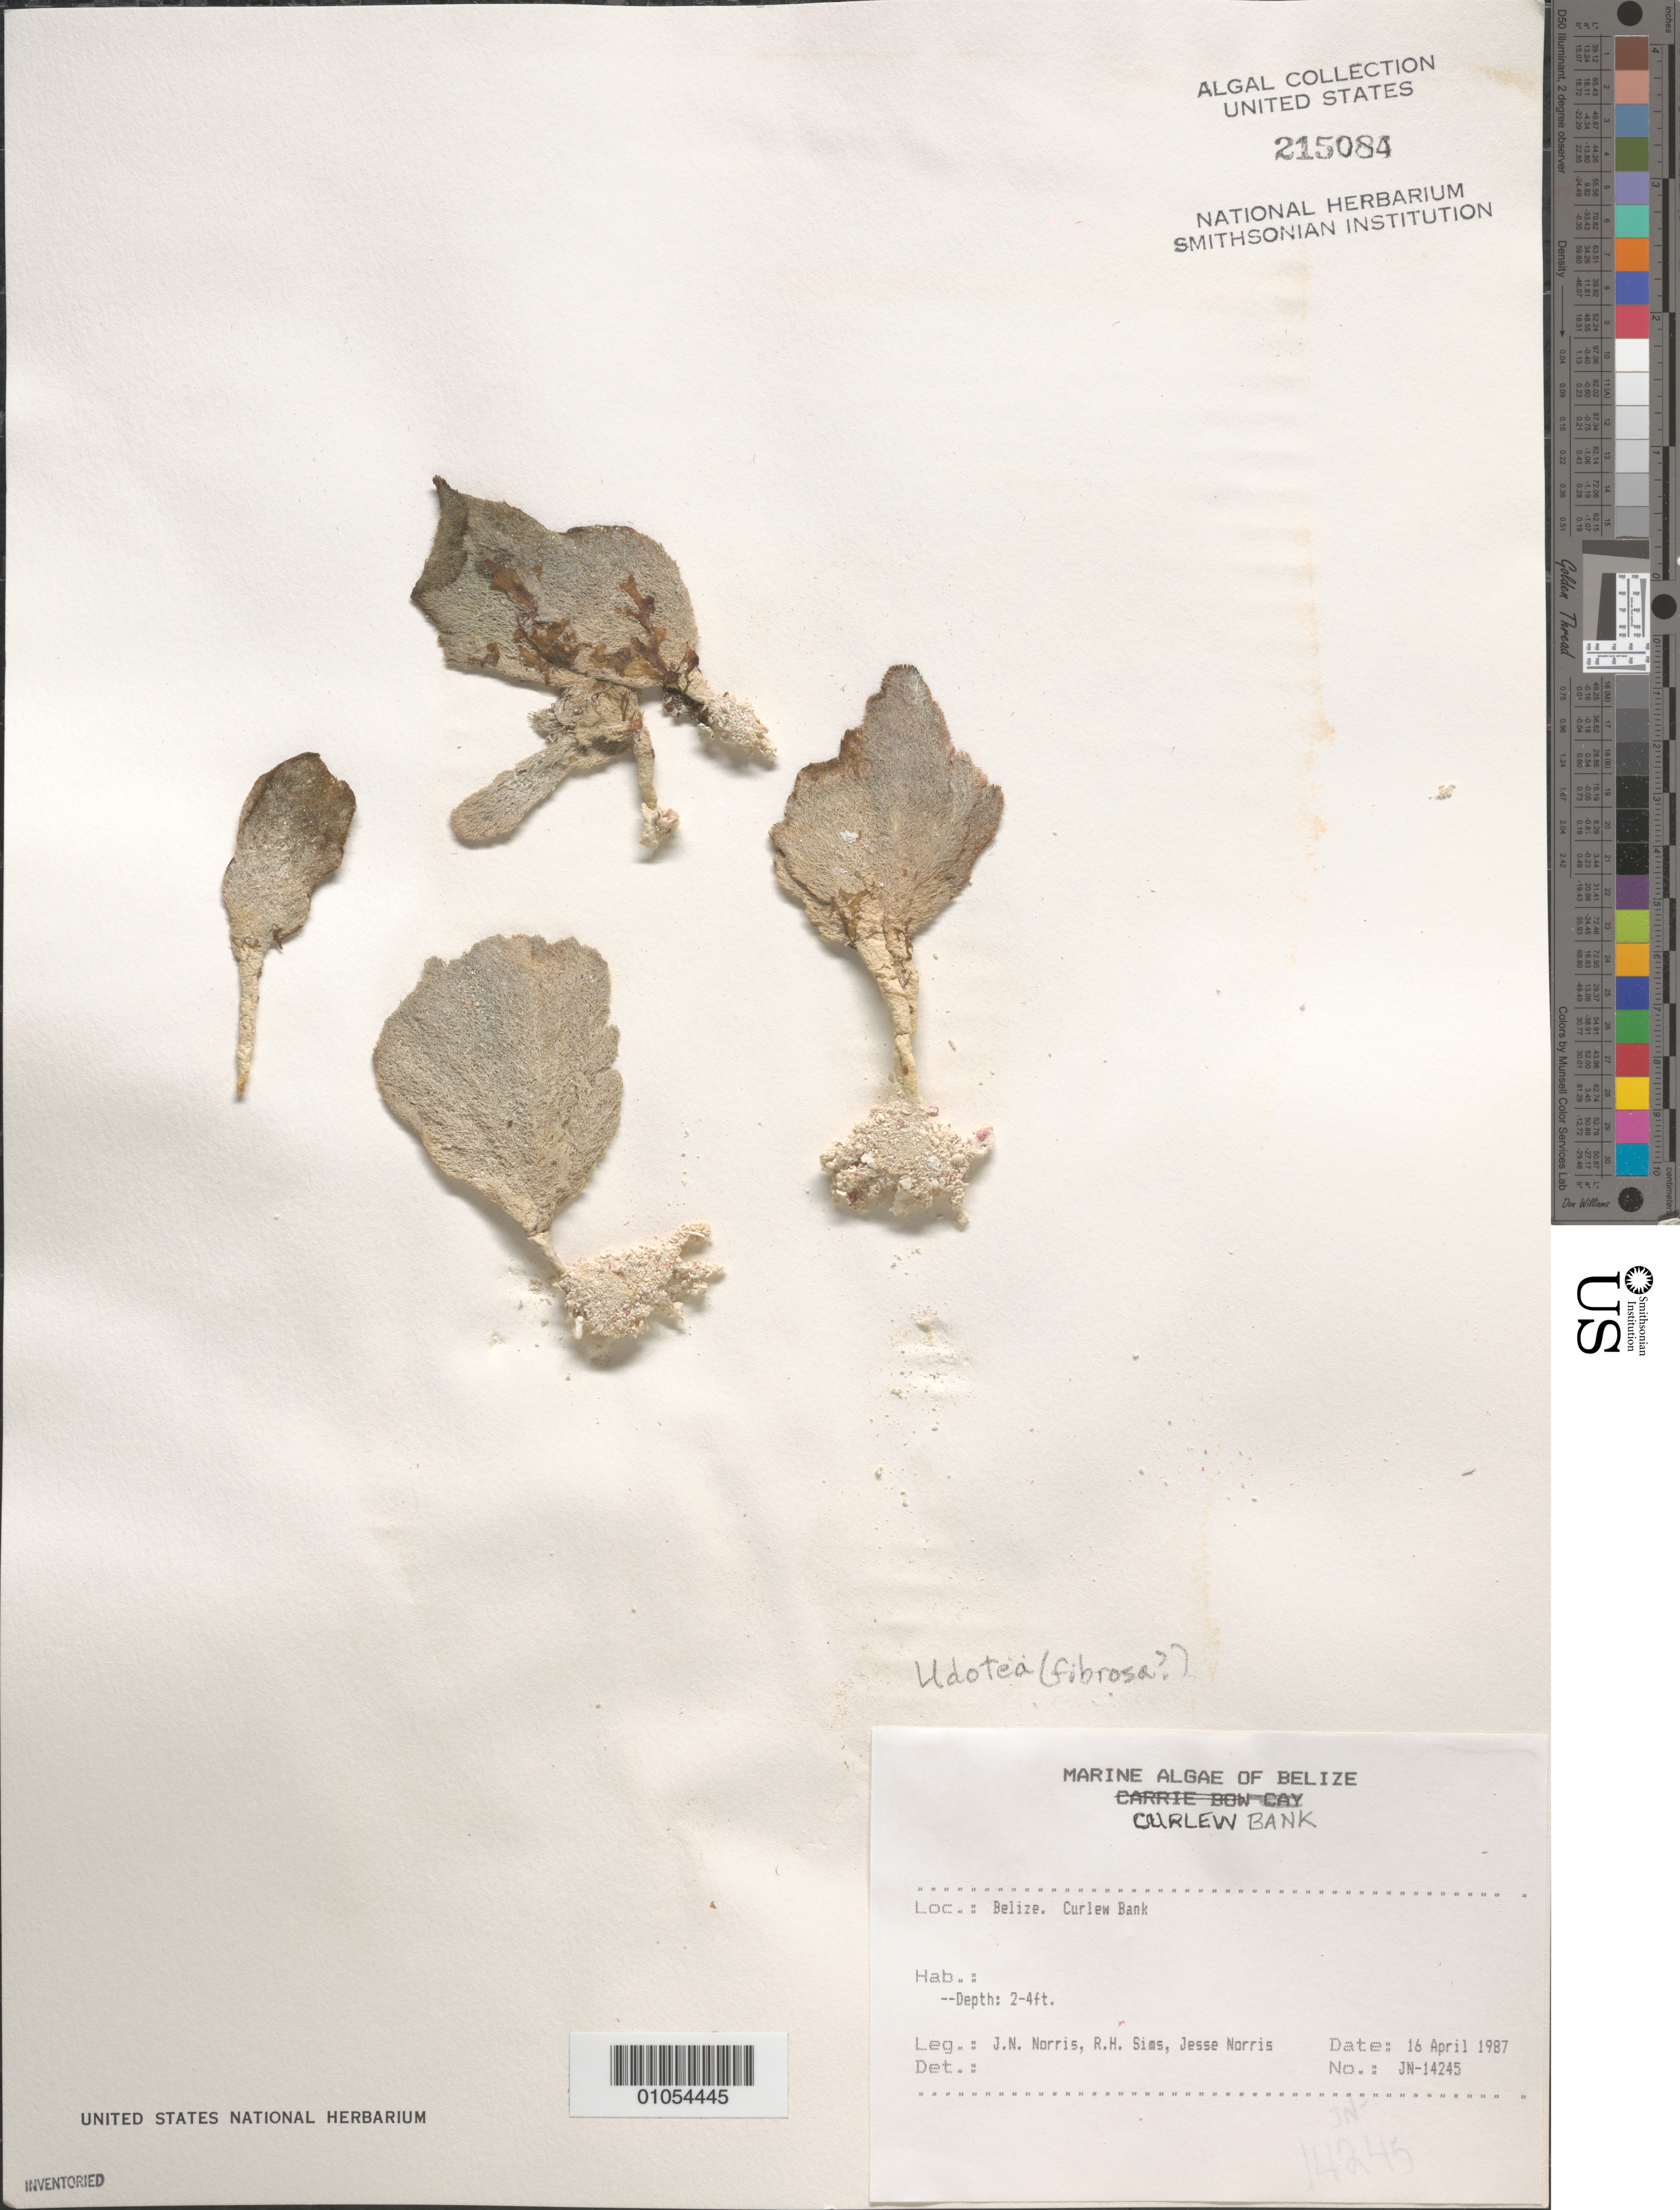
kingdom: Plantae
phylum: Chlorophyta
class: Ulvophyceae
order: Bryopsidales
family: Udoteaceae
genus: Udotea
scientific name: Udotea fibrosa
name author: D.S. Littler & Littler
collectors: J. N. Norris, R. H. Sims & J. A. Norris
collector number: JN-14245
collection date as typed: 16 Apr 1987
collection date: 1987-04-16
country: Belize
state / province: Stann Creek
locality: Curlew Bank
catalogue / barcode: US 215084